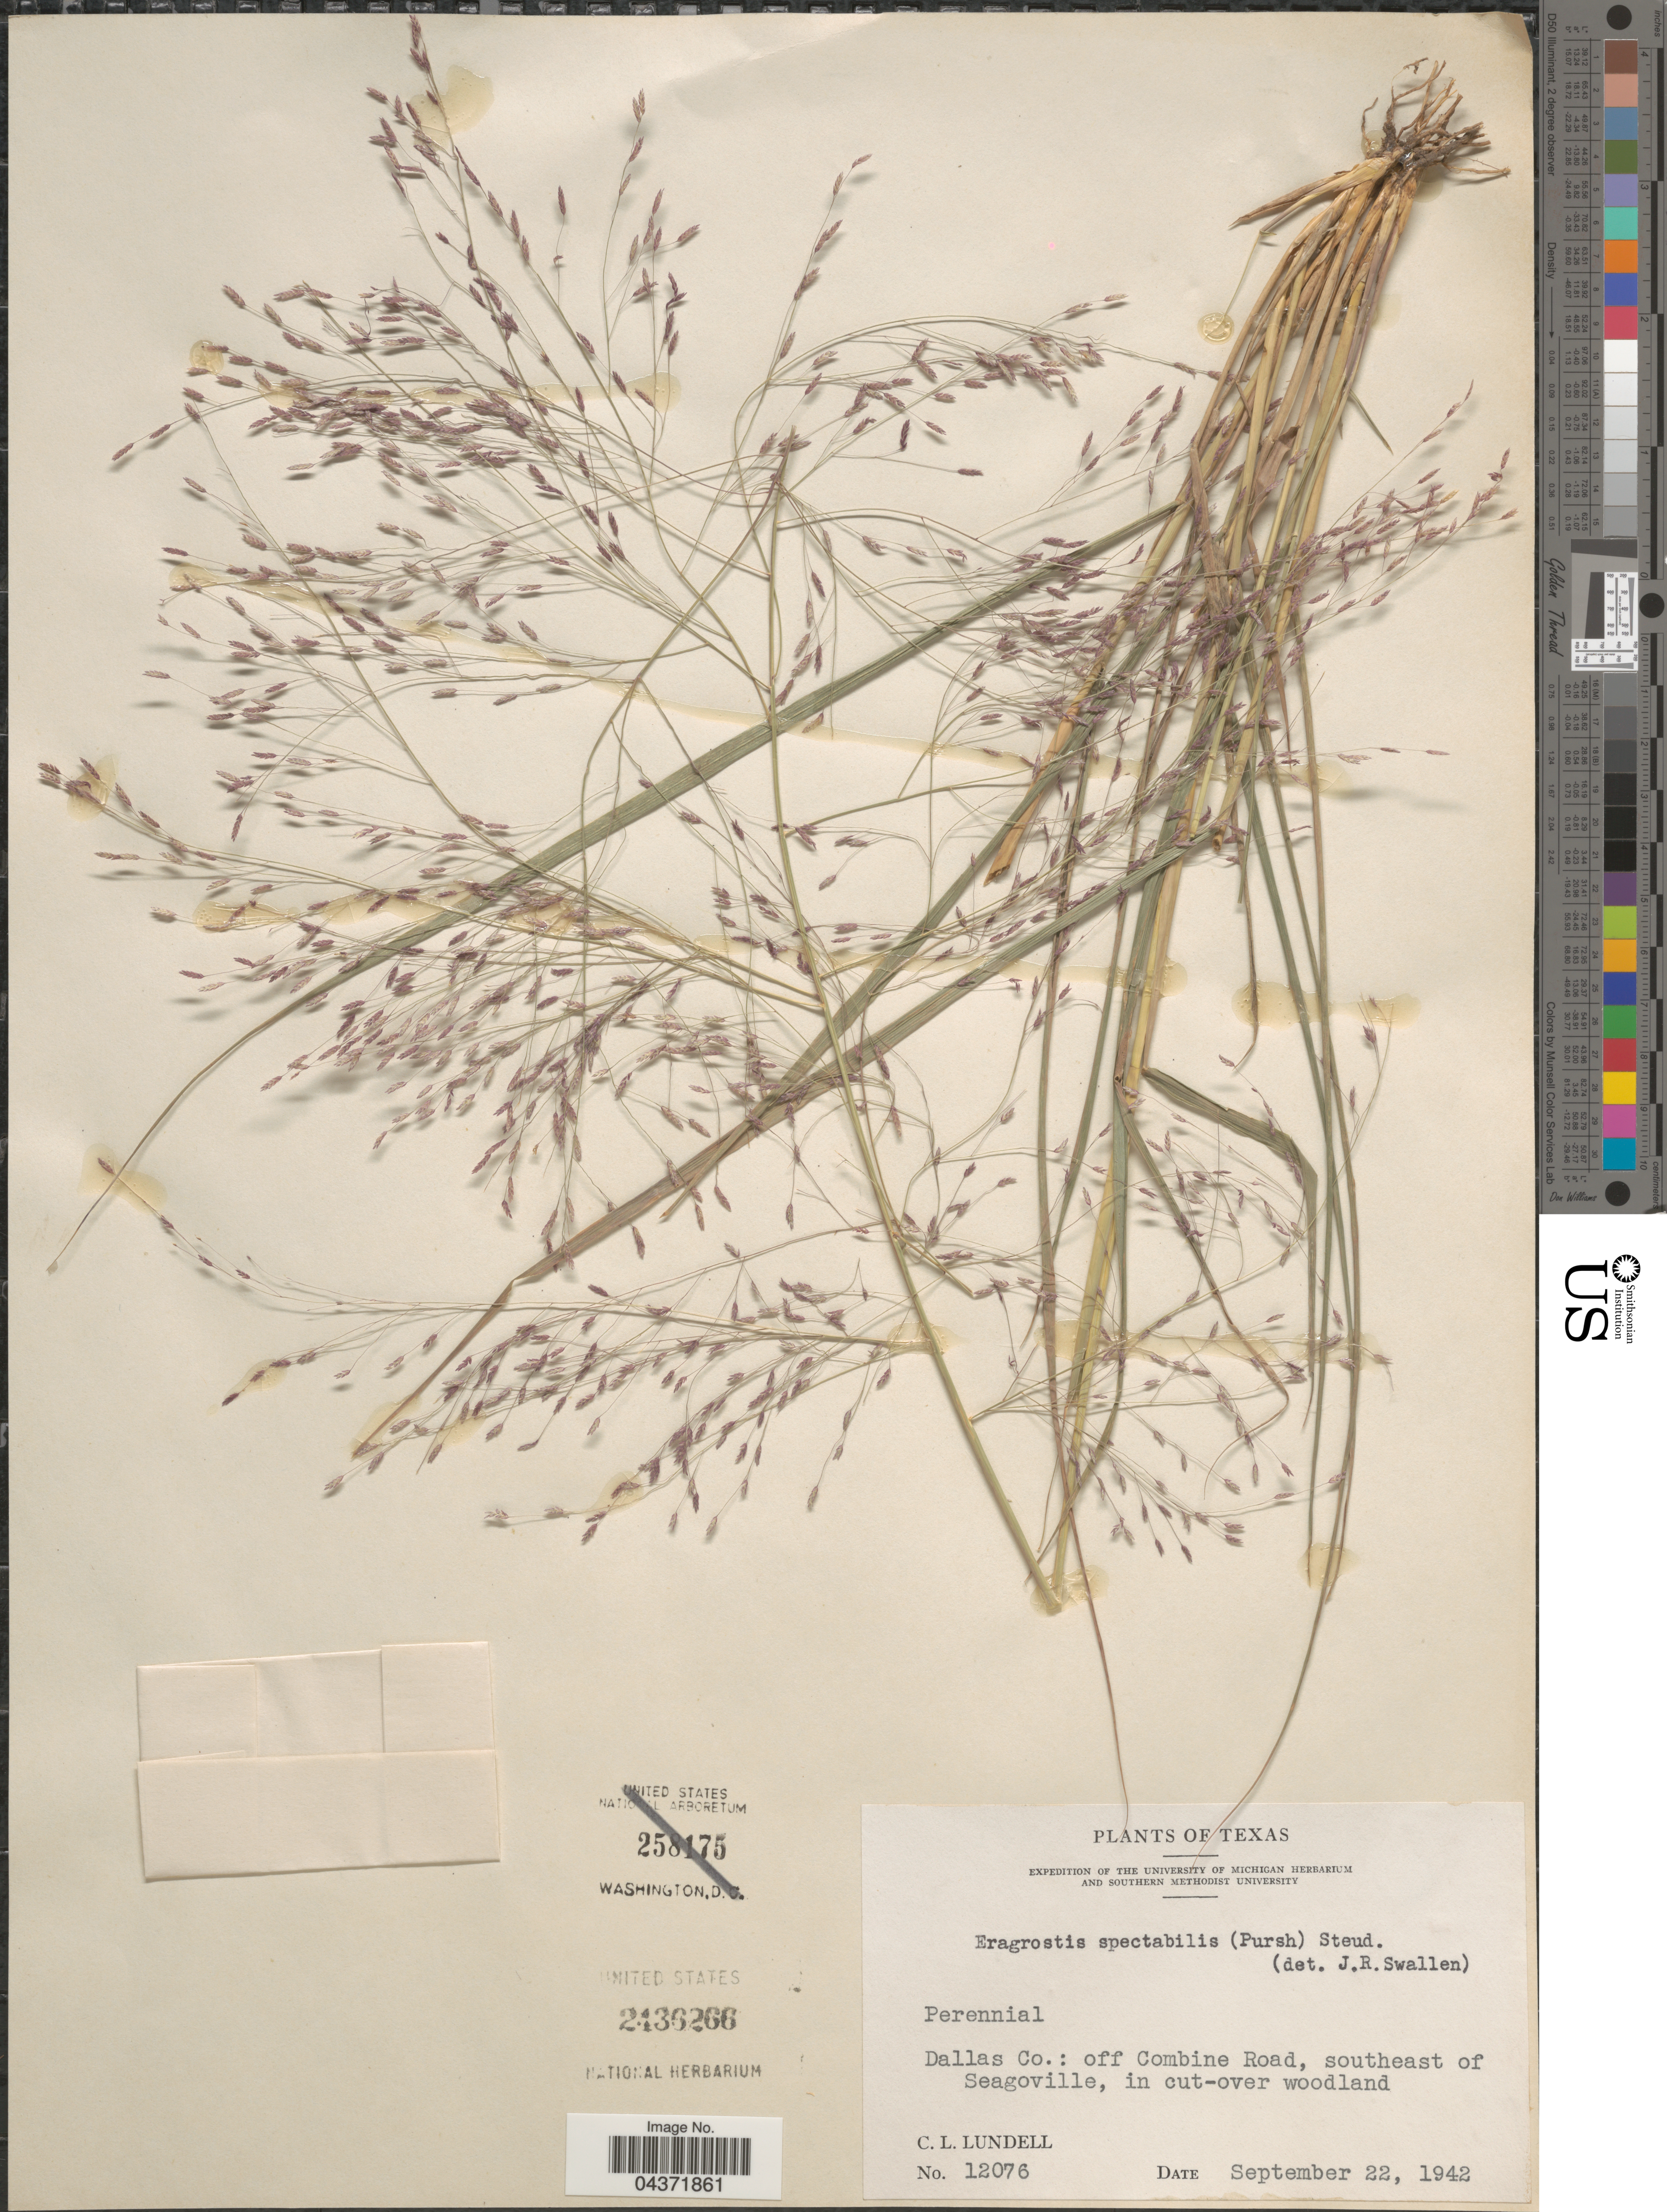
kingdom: Plantae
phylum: Tracheophyta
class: Liliopsida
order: Poales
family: Poaceae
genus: Eragrostis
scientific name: Eragrostis spectabilis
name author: (Pursh) Steud.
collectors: C. L. Lundell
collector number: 12076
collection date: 1942-09-22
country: United States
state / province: Texas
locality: Expedition of the University of Michigan Herbarium and Southern Methodist University. Dallas Co.: off Combine Road, southeast of Seagoville.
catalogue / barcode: US 2436266